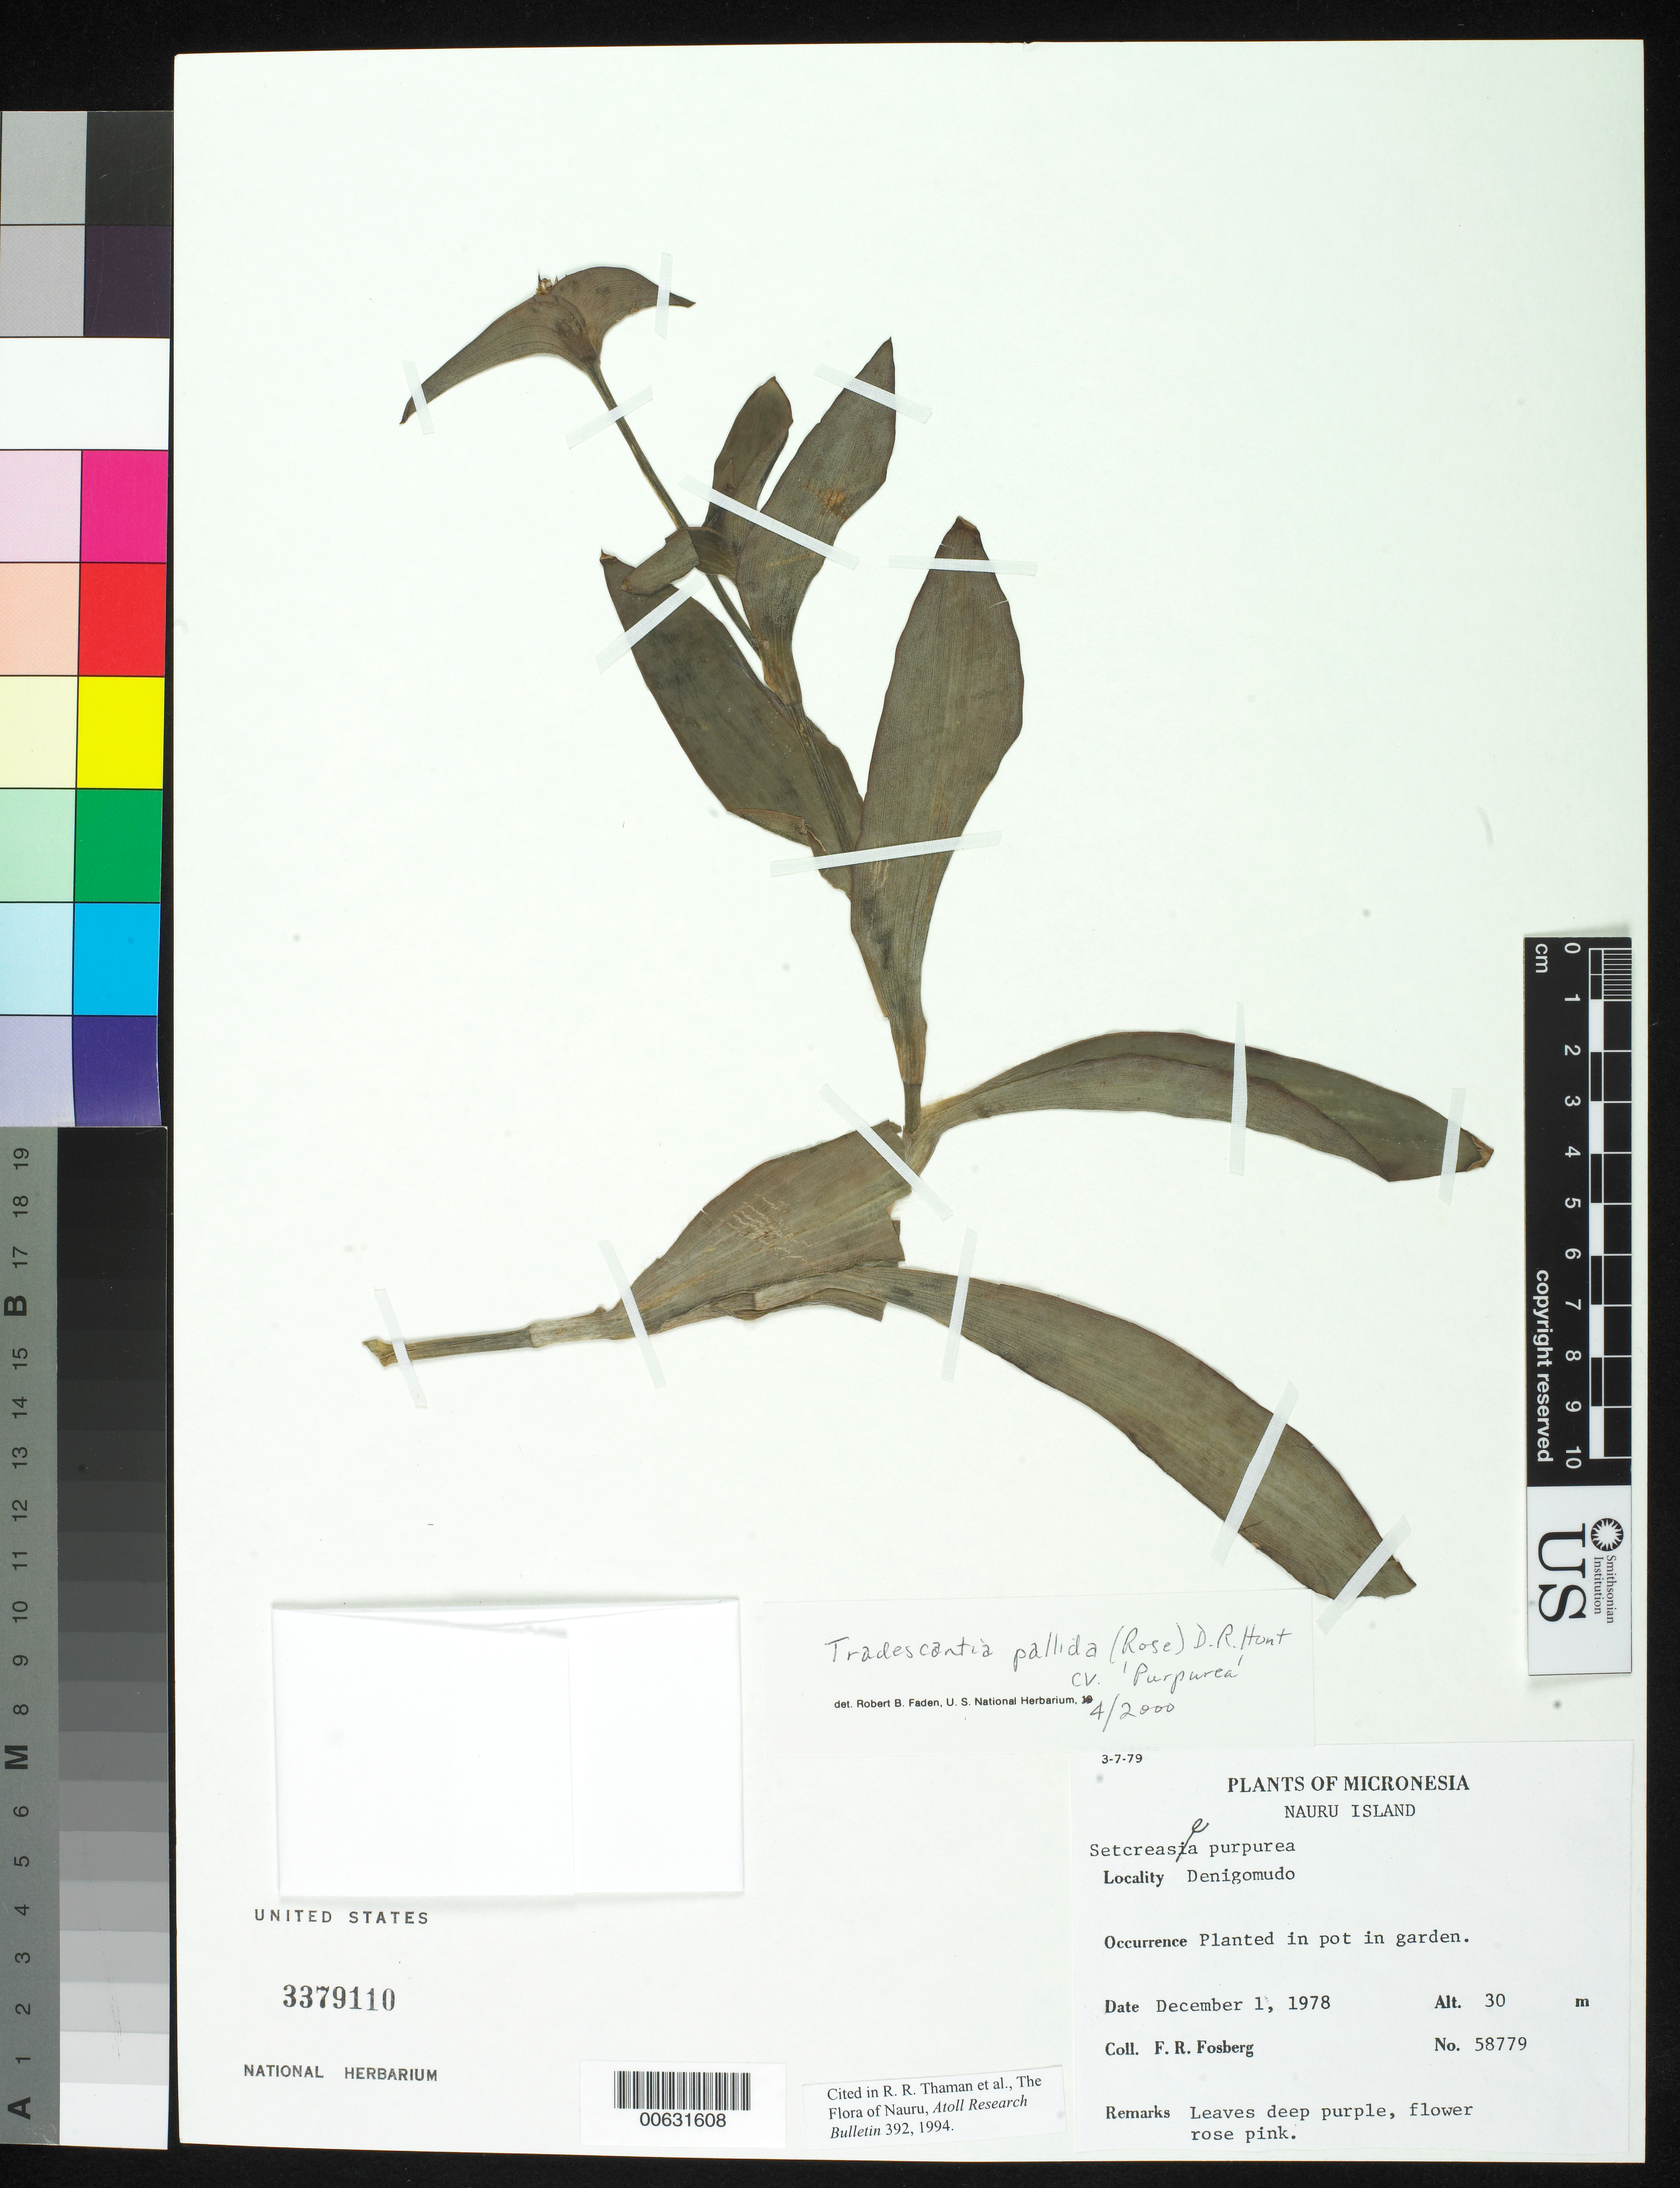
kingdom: Plantae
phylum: Tracheophyta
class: Liliopsida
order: Commelinales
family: Commelinaceae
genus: Tradescantia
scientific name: Tradescantia pallida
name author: (Rose) D.R. Hunt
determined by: Faden, Robert B., (US), Smithsonian Institution - National Museum of Natural History (UNITED STATES)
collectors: F. R. Fosberg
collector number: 58779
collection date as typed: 01 Dec 1978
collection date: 1978-12-01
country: Nauru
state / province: Denigomodu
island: Nauru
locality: Denigomudo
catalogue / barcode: US 3379110